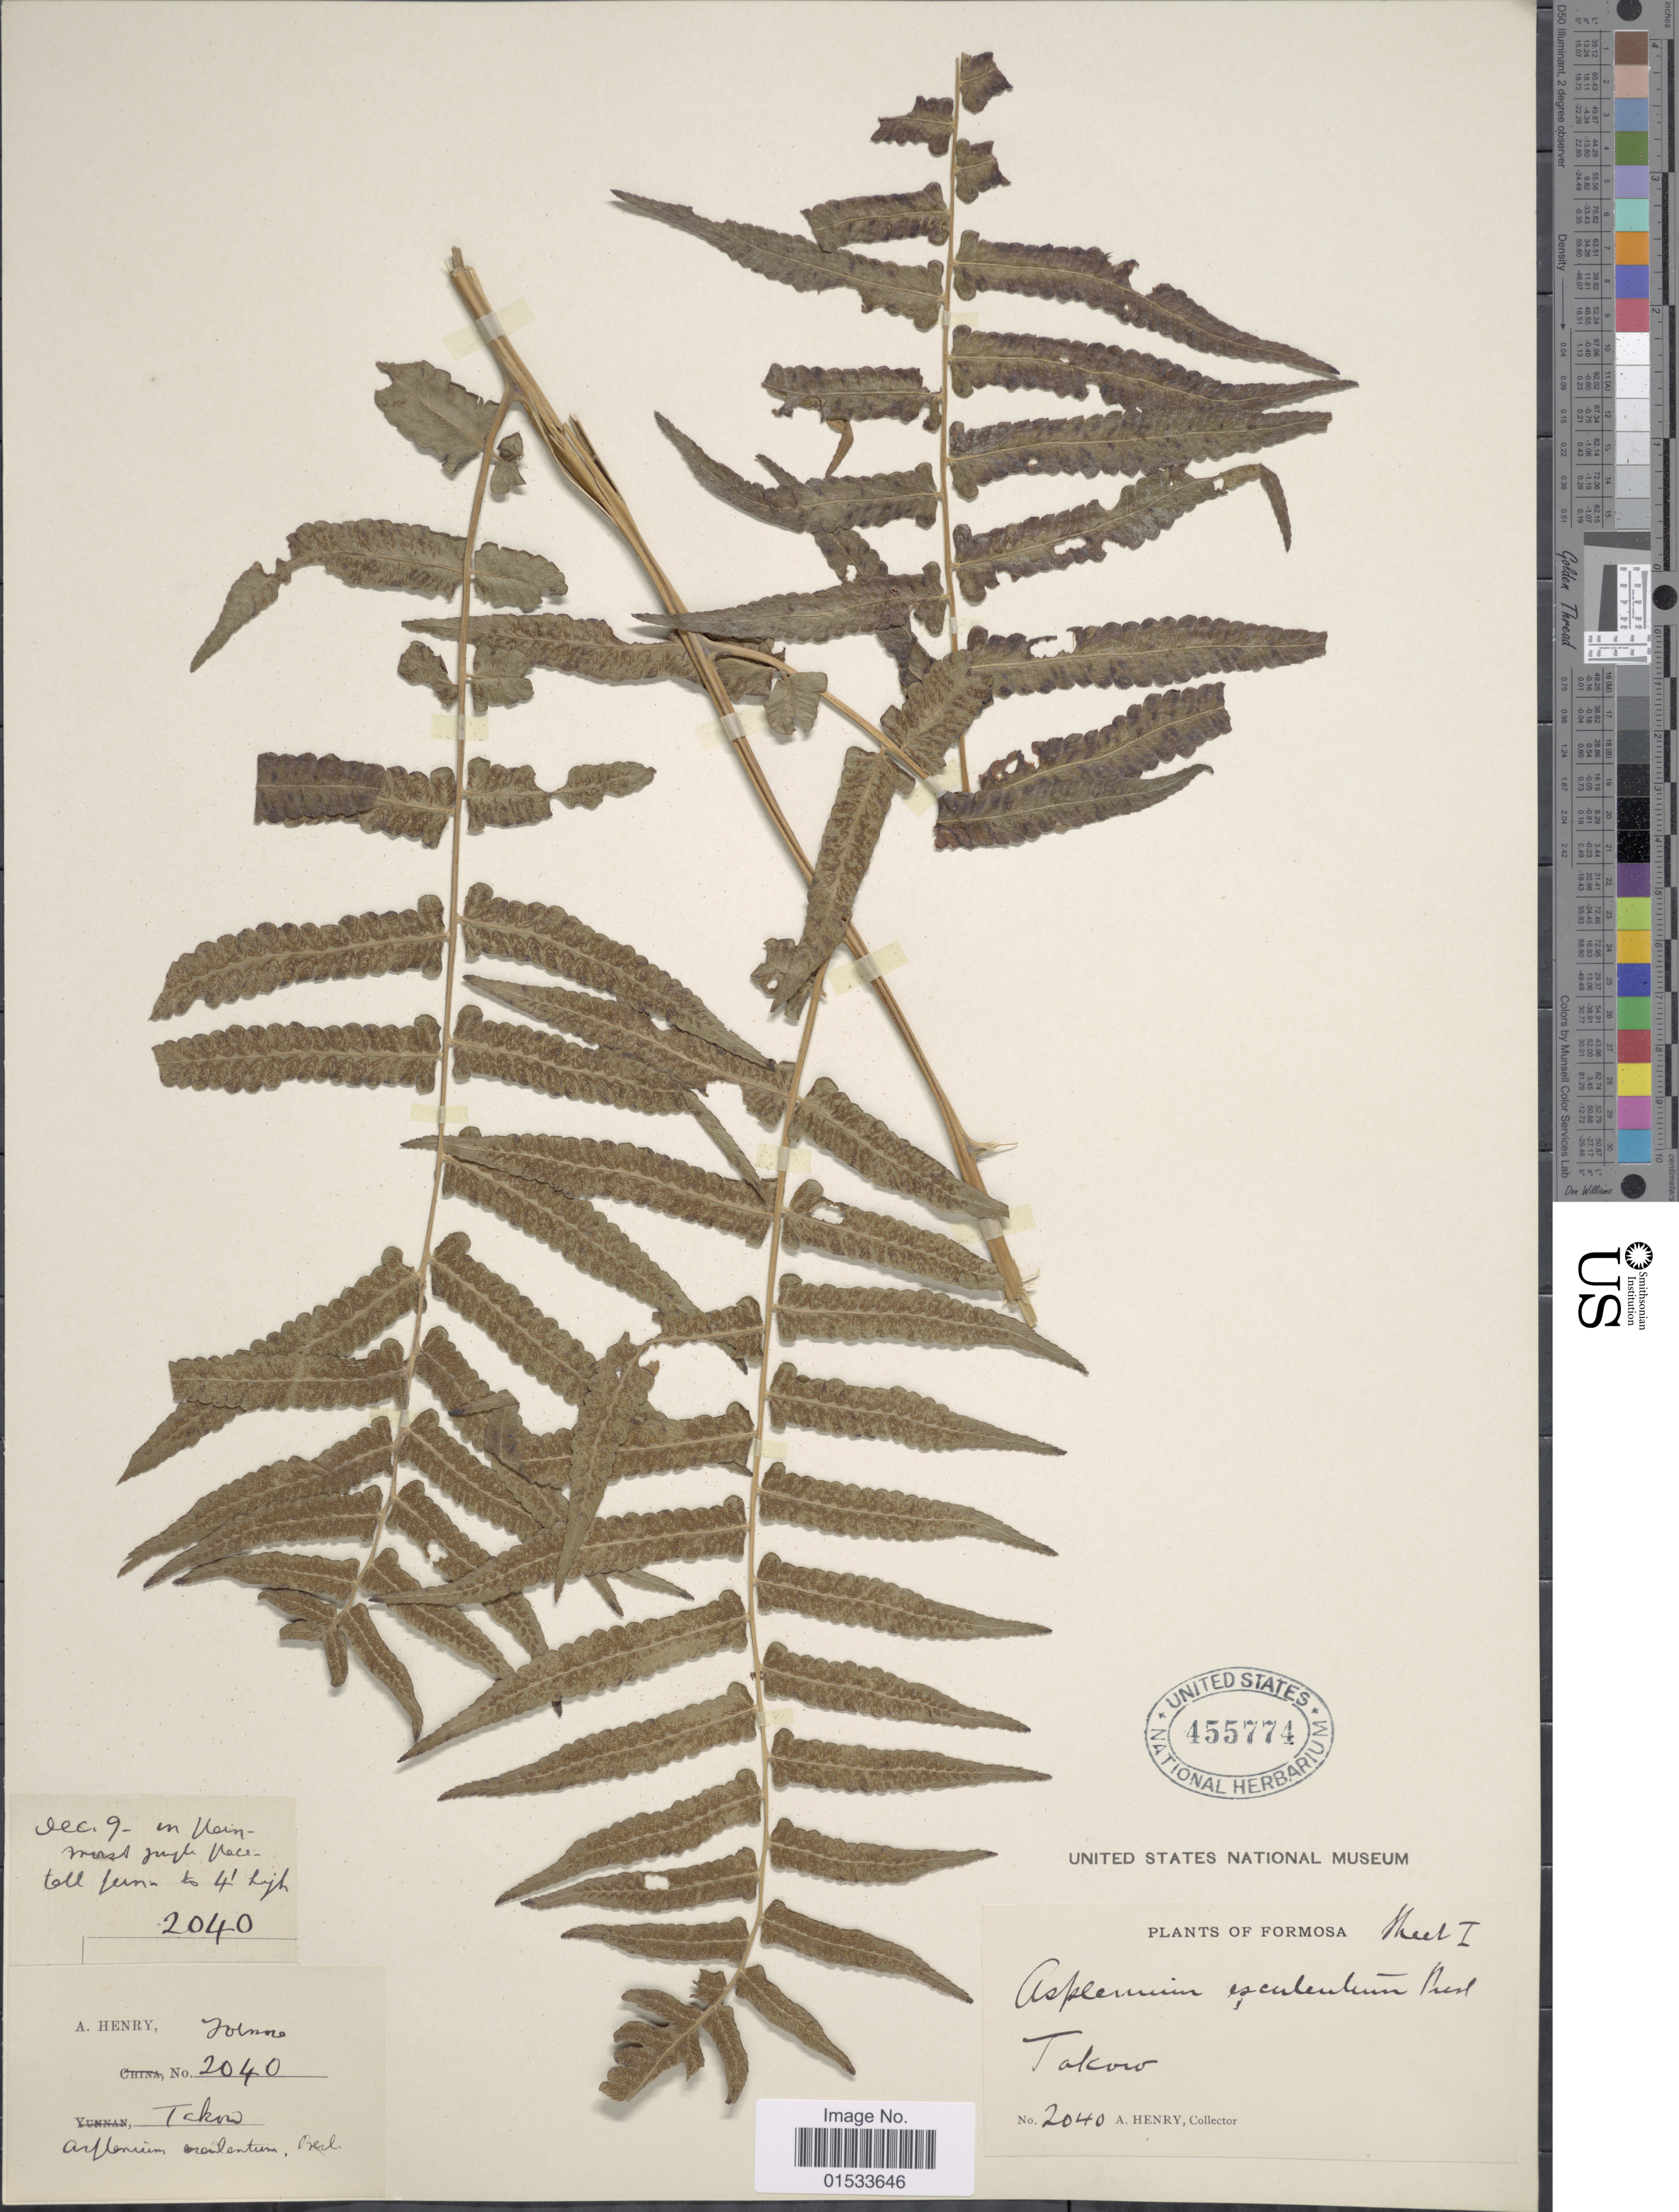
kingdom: Plantae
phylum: Tracheophyta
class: Polypodiopsida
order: Polypodiales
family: Athyriaceae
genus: Diplazium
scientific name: Diplazium esculentum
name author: (Retz.) Sw.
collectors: A. Henry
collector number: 2040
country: Taiwan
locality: Takow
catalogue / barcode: US 455774